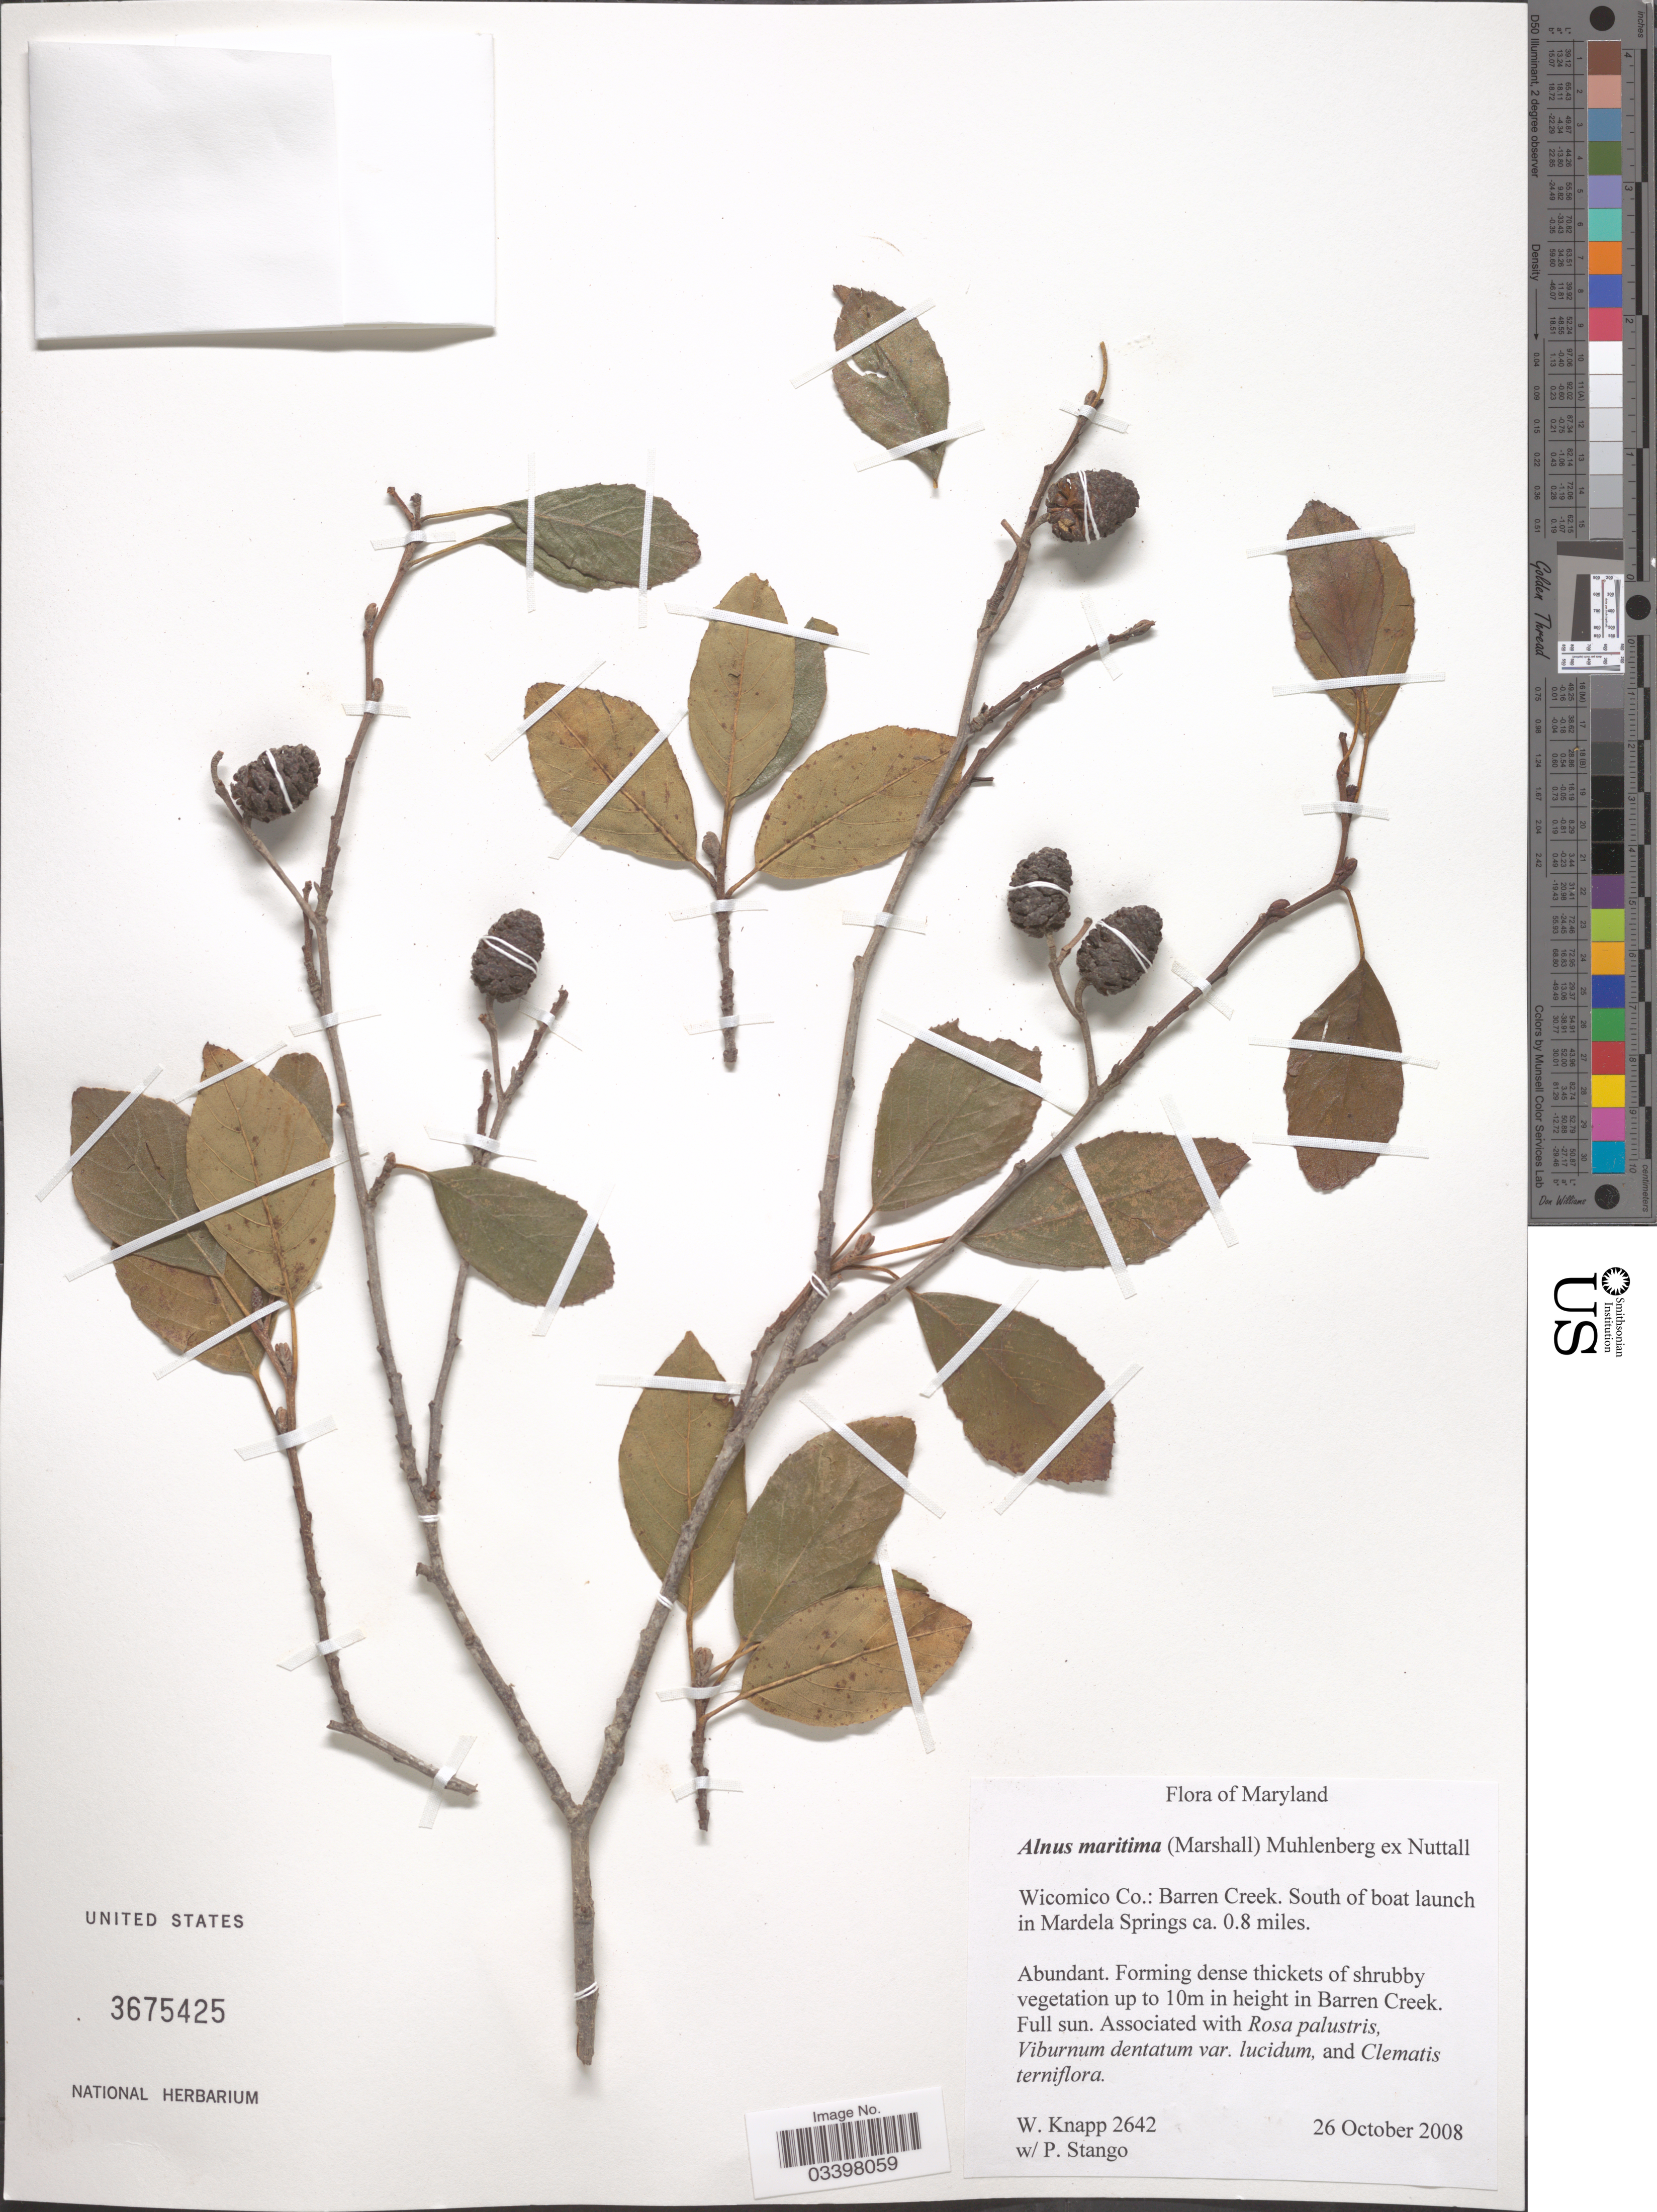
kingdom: Plantae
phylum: Tracheophyta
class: Magnoliopsida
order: Fagales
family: Betulaceae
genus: Alnus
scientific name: Alnus maritima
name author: (Marshall) Muhl. ex Nutt.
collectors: W. Knapp & P. Stango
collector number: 2642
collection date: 2008-10-26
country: United States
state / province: Maryland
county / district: Wicomico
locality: Wicomico Co.: Barren Creek. South of boat launch in Mardela Springs ca. 0.8 miles.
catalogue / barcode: US 3675425